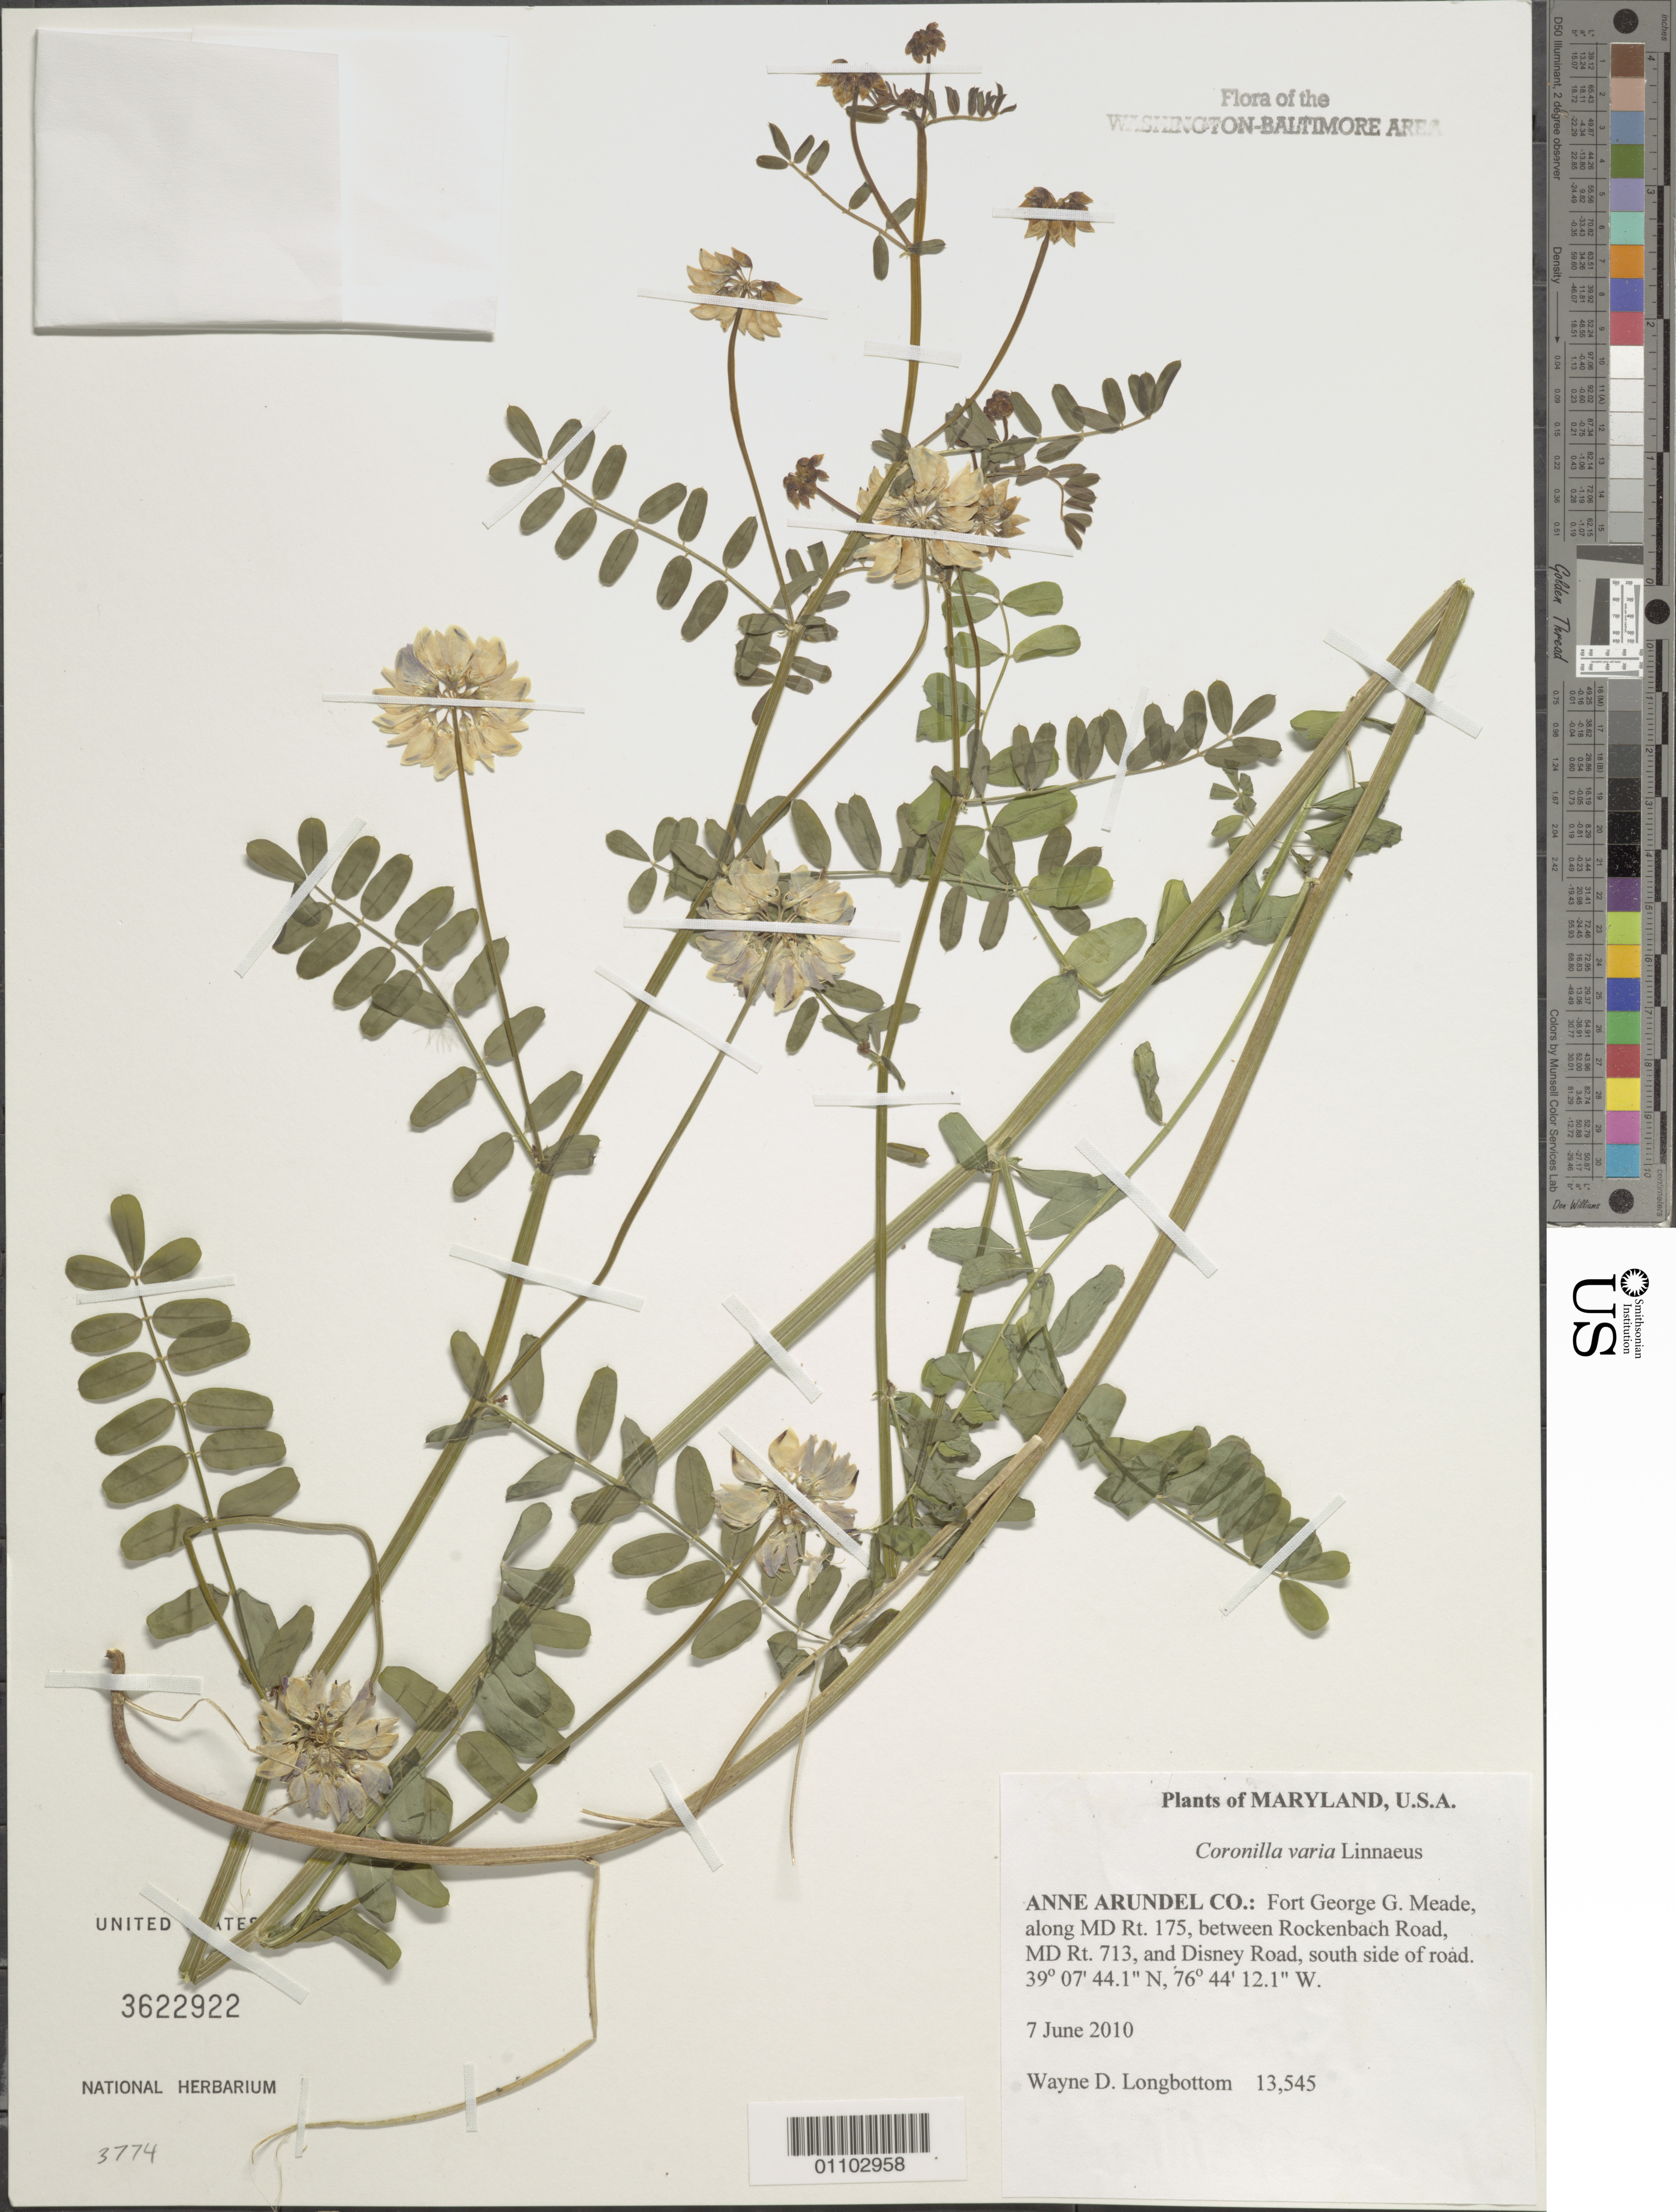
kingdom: Plantae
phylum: Tracheophyta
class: Magnoliopsida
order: Fabales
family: Fabaceae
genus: Coronilla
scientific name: Coronilla varia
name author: L.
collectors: W. D. Longbottom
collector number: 13545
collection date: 2010-06-07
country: United States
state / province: Maryland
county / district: Anne Arundel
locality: Fort George G. Meade, along MD Rt. 175, between Rockenbach Road, MD Rt. 713, and Disney Road, south side of road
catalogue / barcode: US 3622922